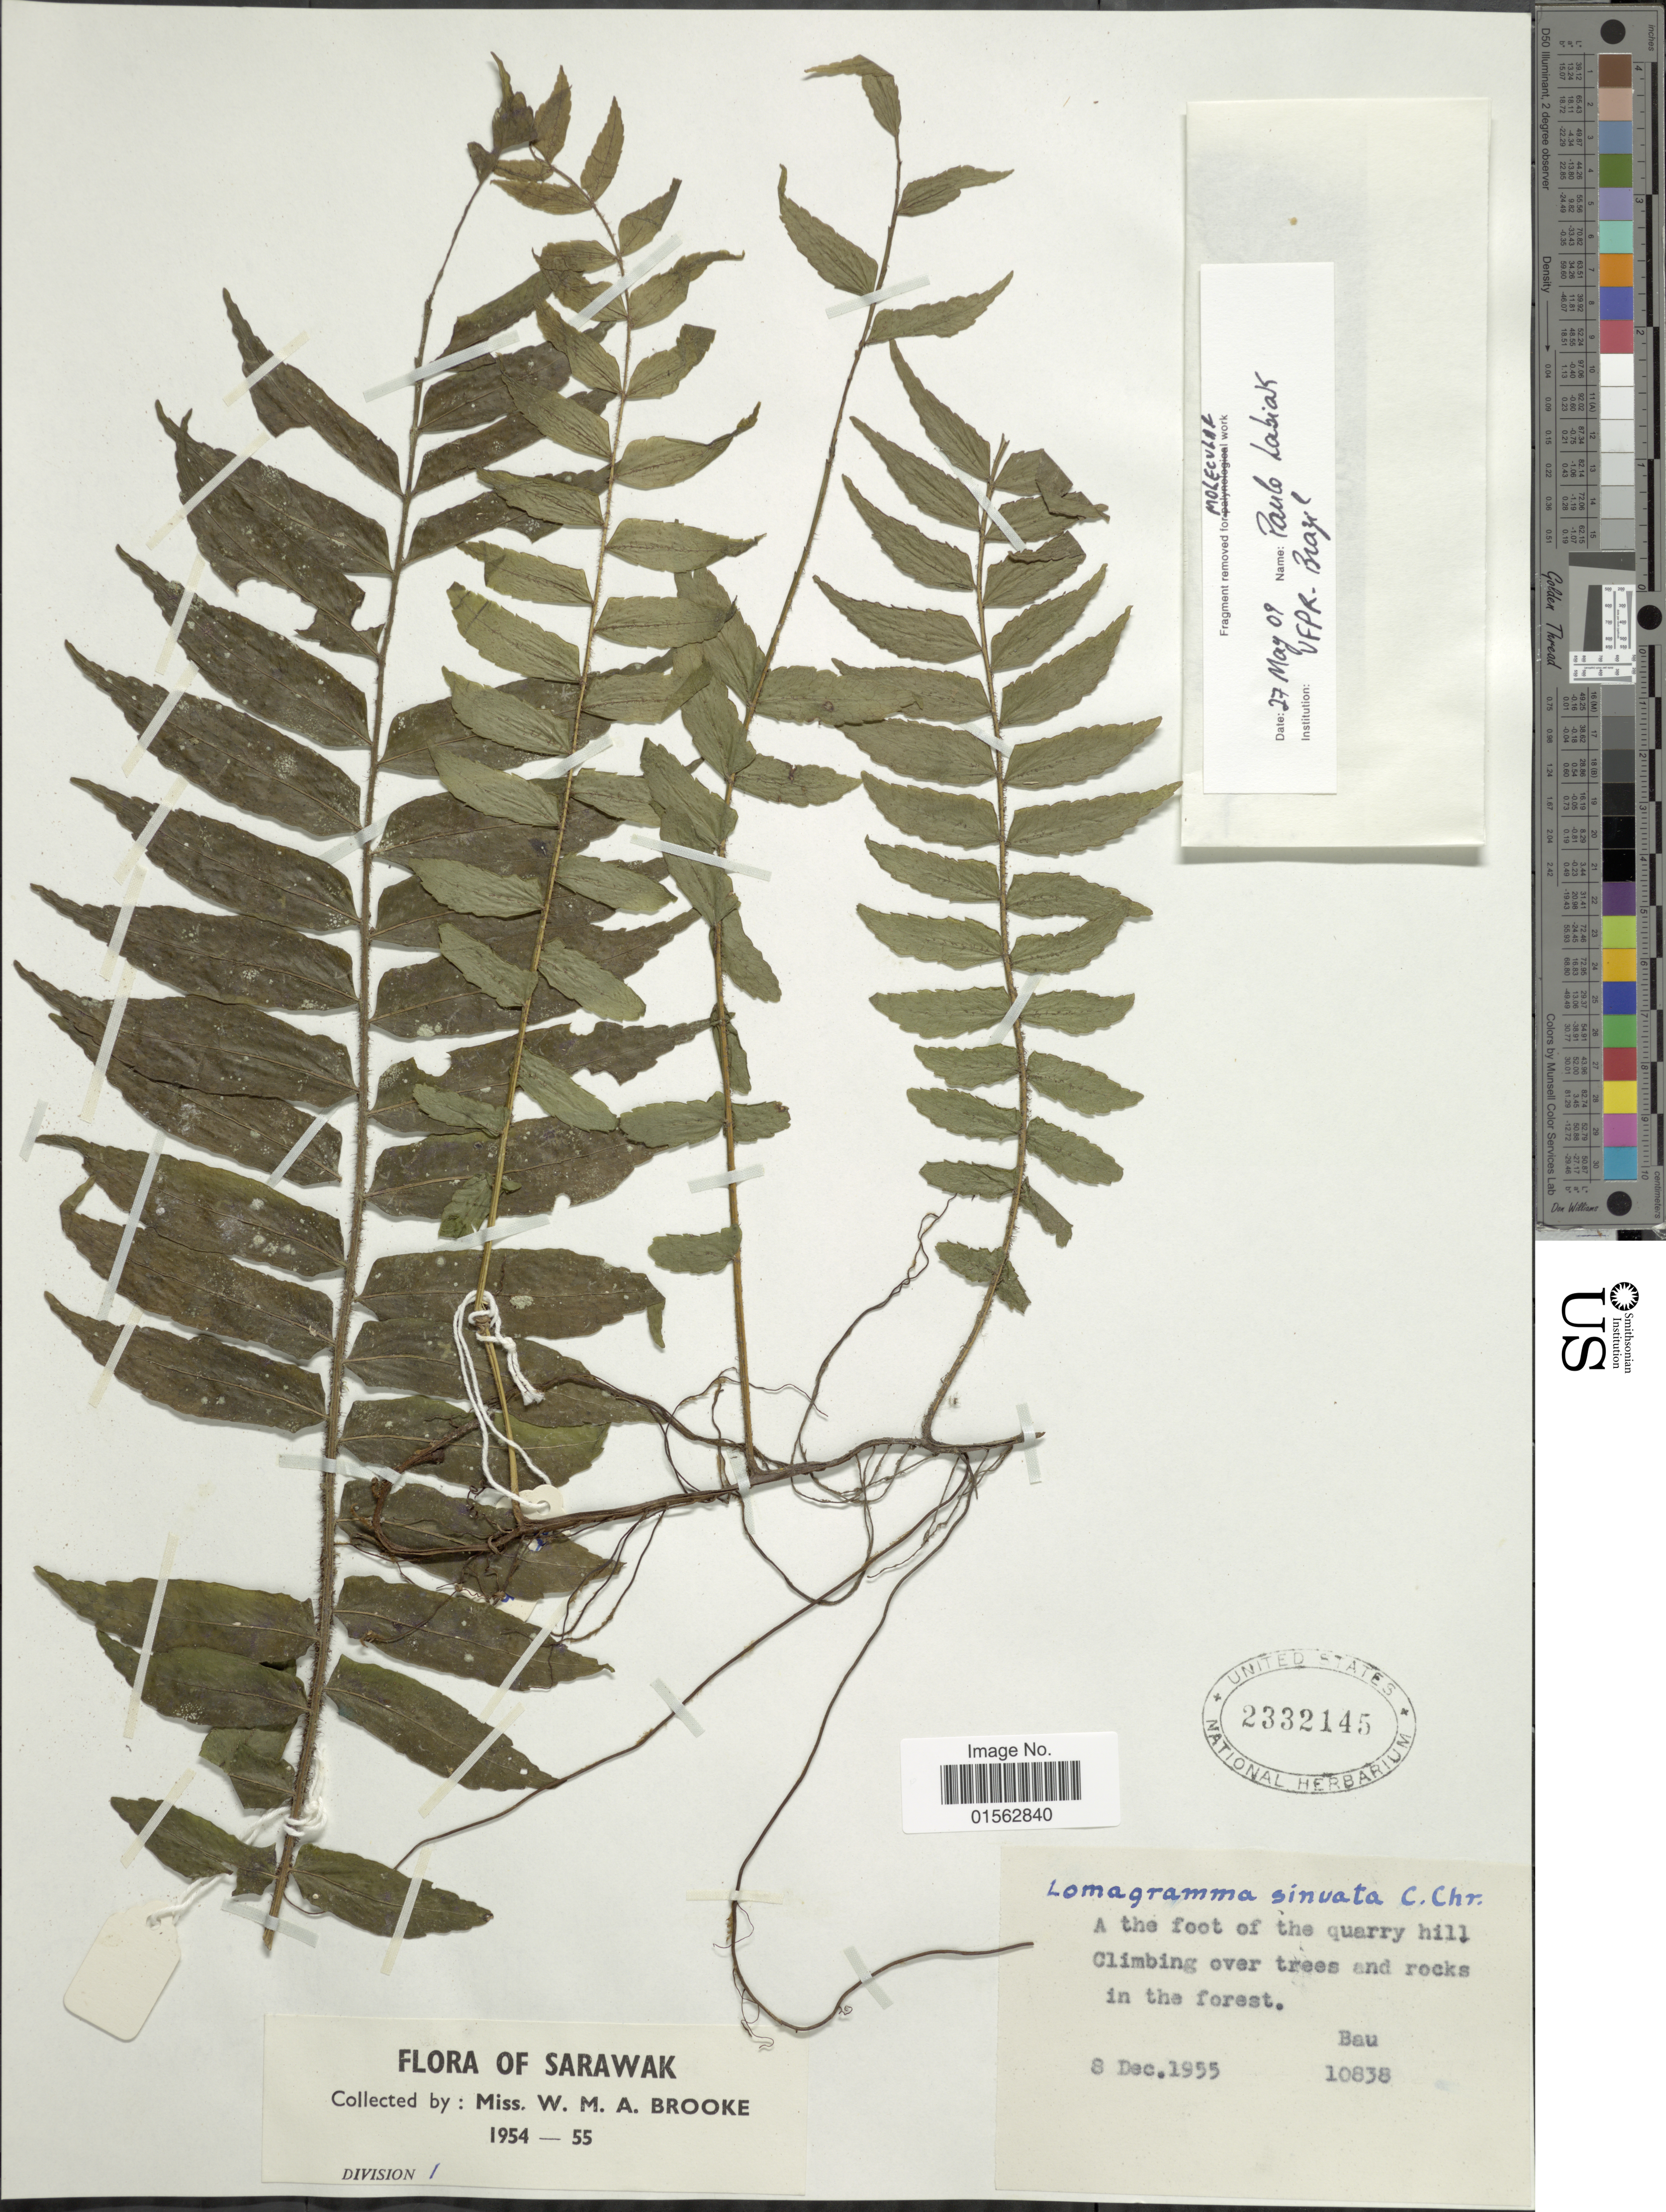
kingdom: Plantae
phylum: Tracheophyta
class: Polypodiopsida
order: Polypodiales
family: Dryopteridaceae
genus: Lomagramma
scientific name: Lomagramma sinuata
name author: C. Chr.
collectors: W. Brooke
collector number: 10838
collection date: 1955-12-08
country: Malaysia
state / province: Sarawak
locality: Sarawak, at the foot of the quarry hill, climbing over trees and rocks in the forest, Bau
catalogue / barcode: US 2332145